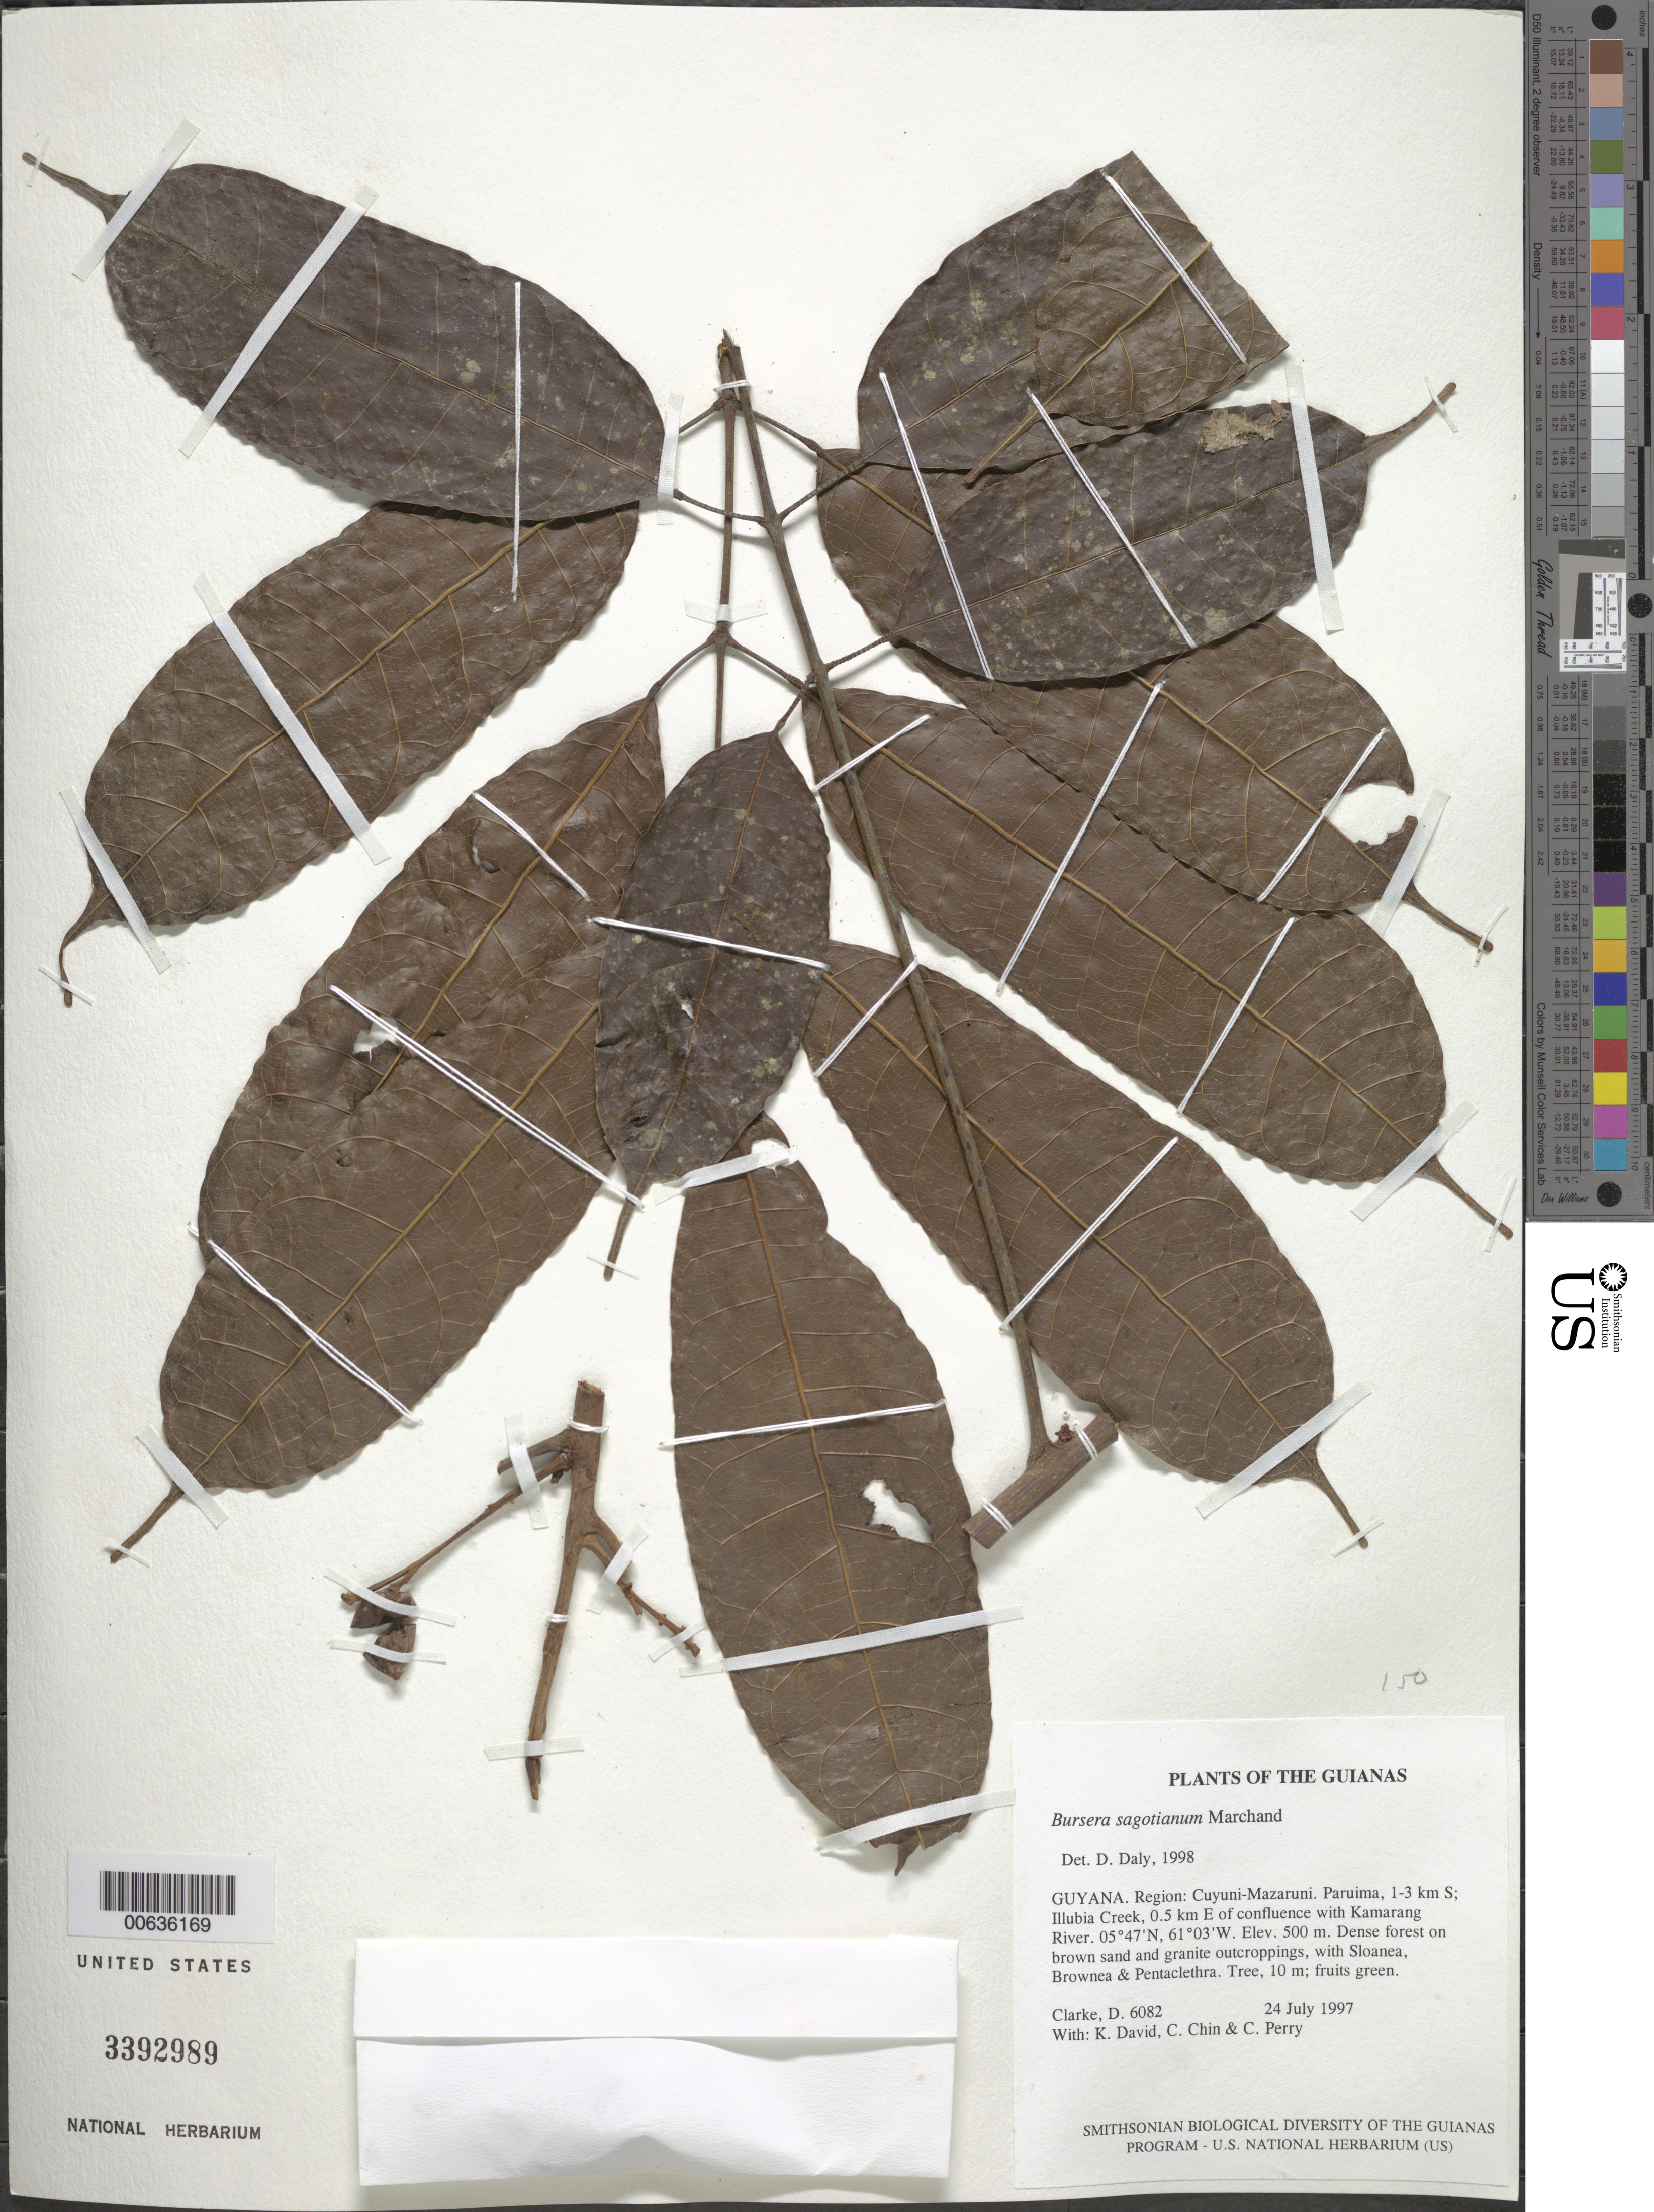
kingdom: Plantae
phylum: Tracheophyta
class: Magnoliopsida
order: Sapindales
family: Burseraceae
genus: Protium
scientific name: Protium sagotianum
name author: Marchand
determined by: Daly, D. C.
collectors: H. D. Clarke, K. David, C. Chin & C. Perry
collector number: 6082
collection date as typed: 24 July 1997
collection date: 1997-07-24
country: Guyana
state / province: Cuyuni-Mazaruni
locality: Paruima, 1-3 km S; Illubia Creek, 0.5 km E of confluence with Kamarang River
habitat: Dense forest on brown sand and granite outcroppings, with Sloanea, Brownea & Pentaclethra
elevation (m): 500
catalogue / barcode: US 3392989